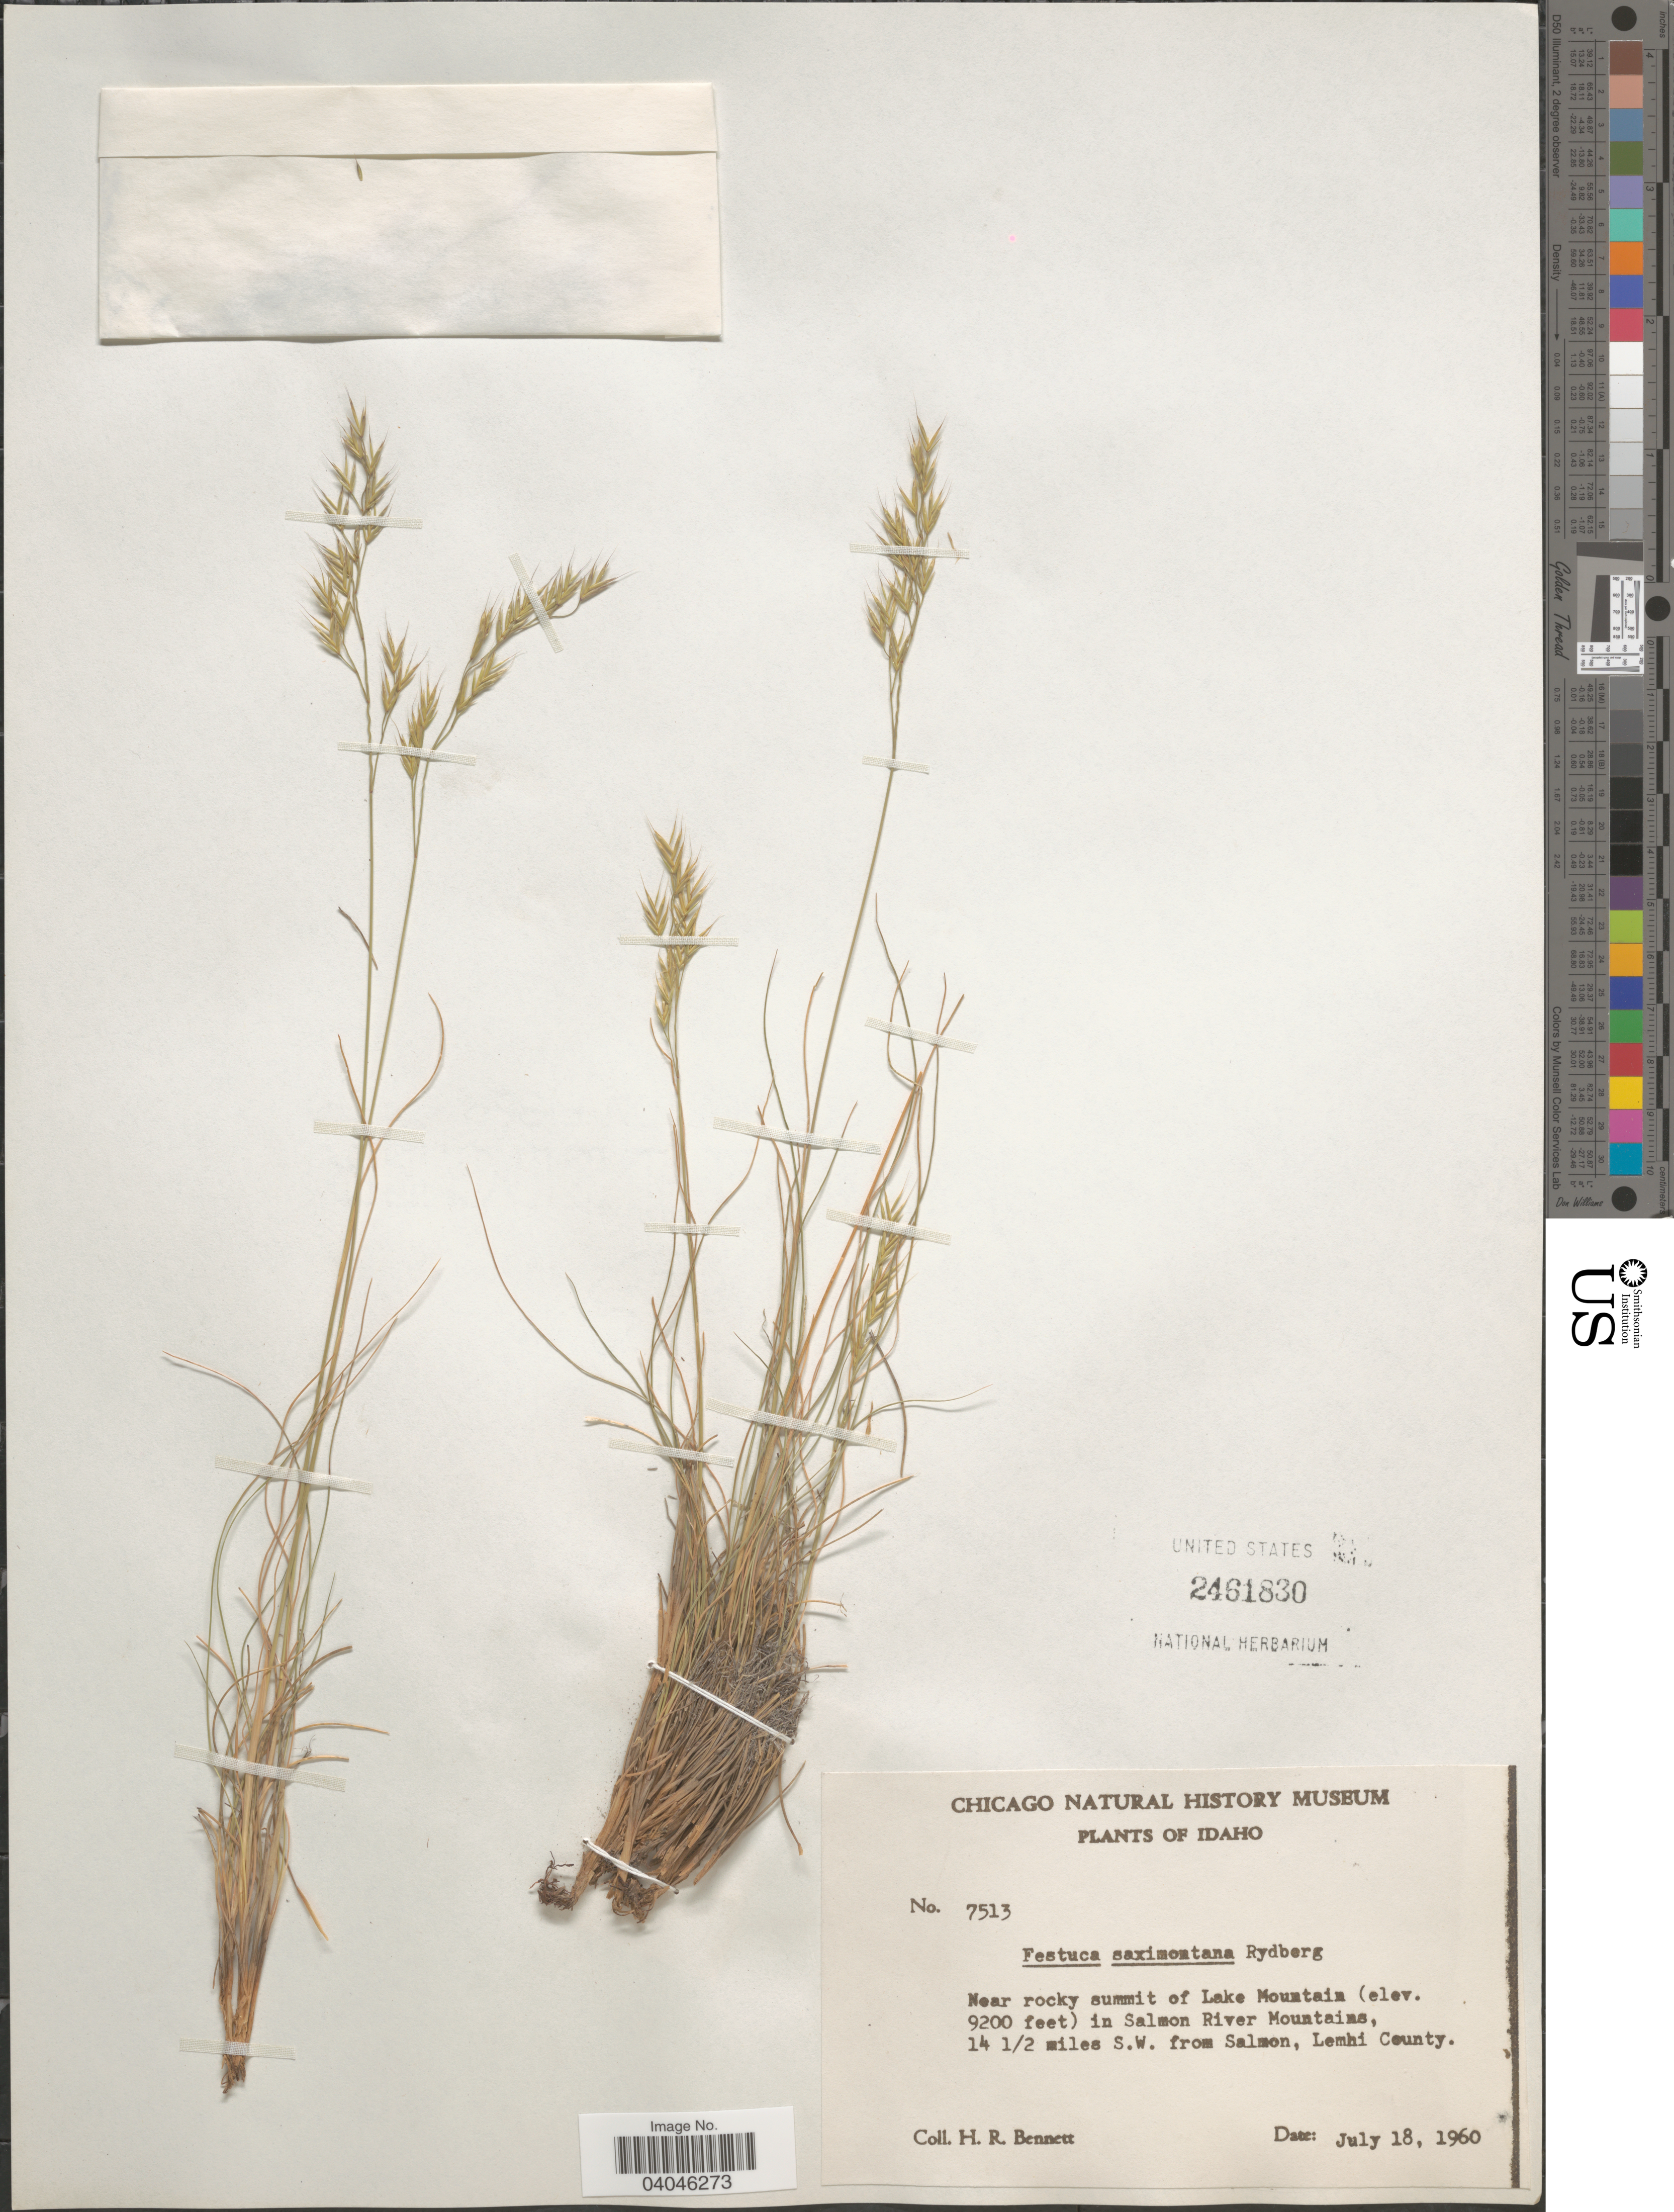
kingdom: Plantae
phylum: Tracheophyta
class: Liliopsida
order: Poales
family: Poaceae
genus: Festuca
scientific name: Festuca saximontana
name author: Rydb.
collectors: H. R. Bennett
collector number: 7513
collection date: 1960-07-18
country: United States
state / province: Idaho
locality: Near rocky summit of Lake Mountain in Salmon River Mountains, 14 ½ miles S.W. from Salmon, Lemhi County.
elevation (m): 2804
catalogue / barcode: US 2461830